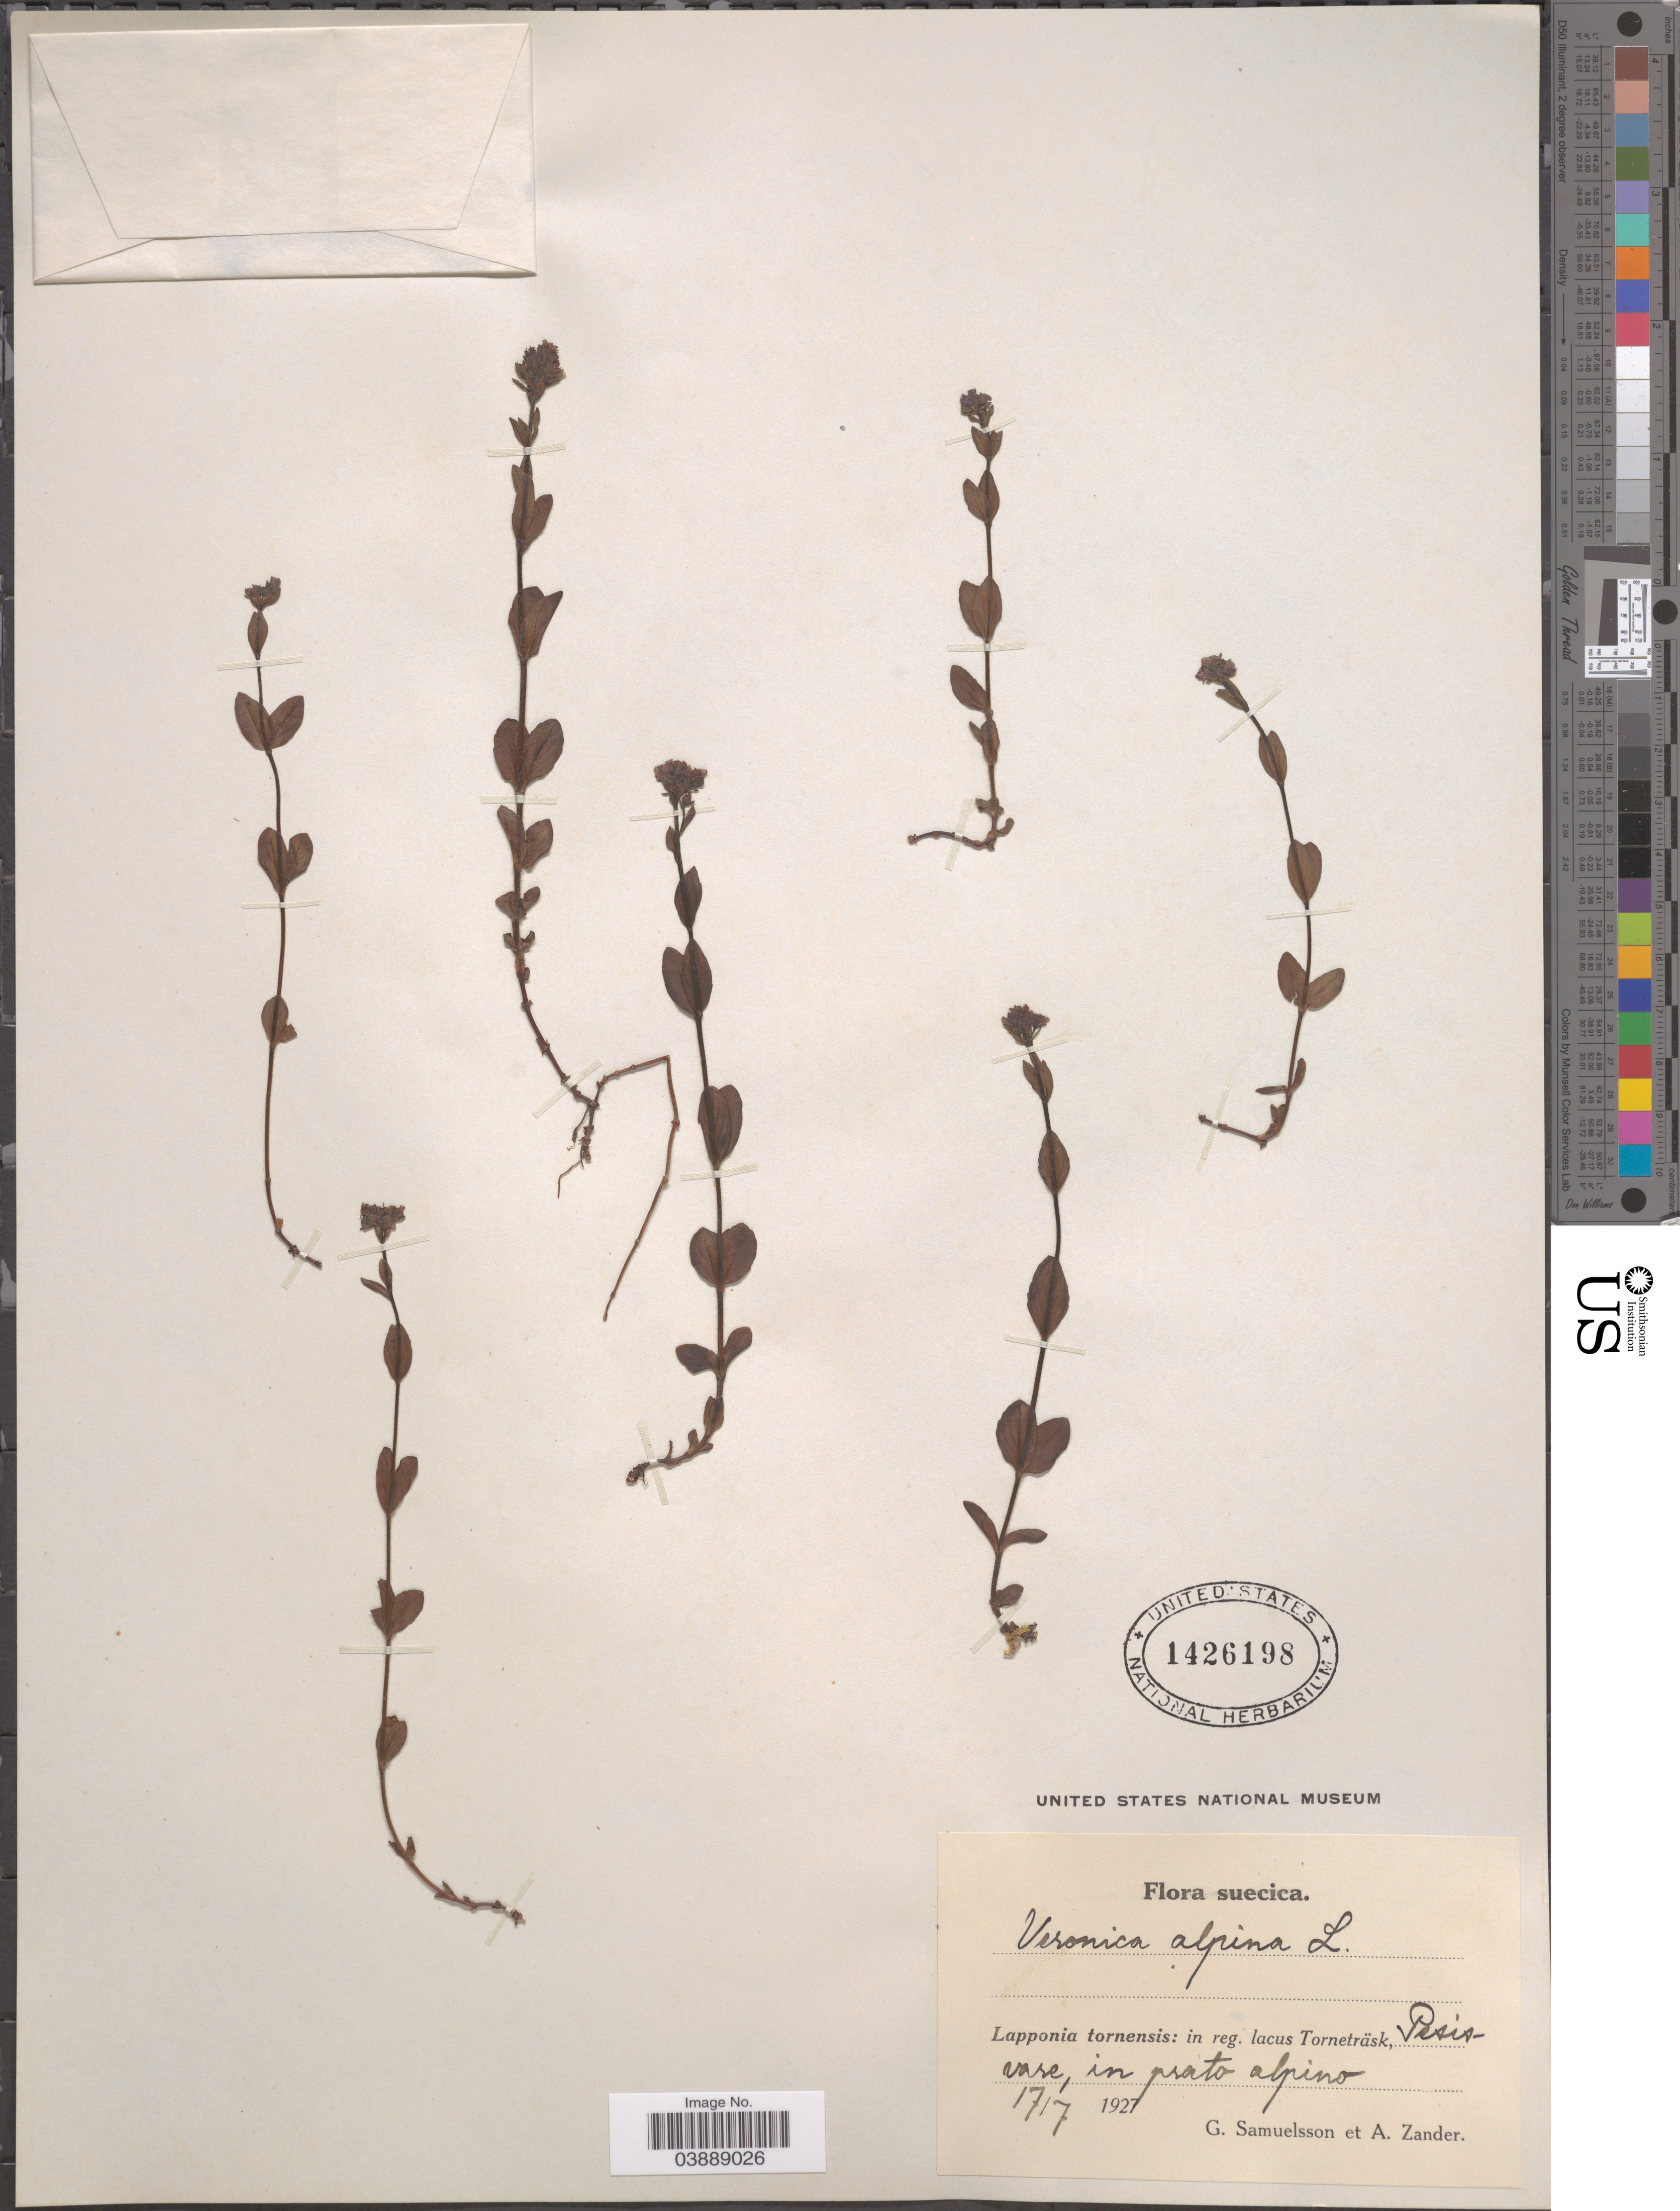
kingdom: Plantae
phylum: Tracheophyta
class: Magnoliopsida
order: Lamiales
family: Plantaginaceae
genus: Veronica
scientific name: Veronica alpina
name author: L.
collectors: G. Samuelsson & A. Zander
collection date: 1927-07-17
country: Sweden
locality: Suecica. Lapponia tornensis: in reg. lacus Torneträsk, Pesisvase.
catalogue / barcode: US 1426198